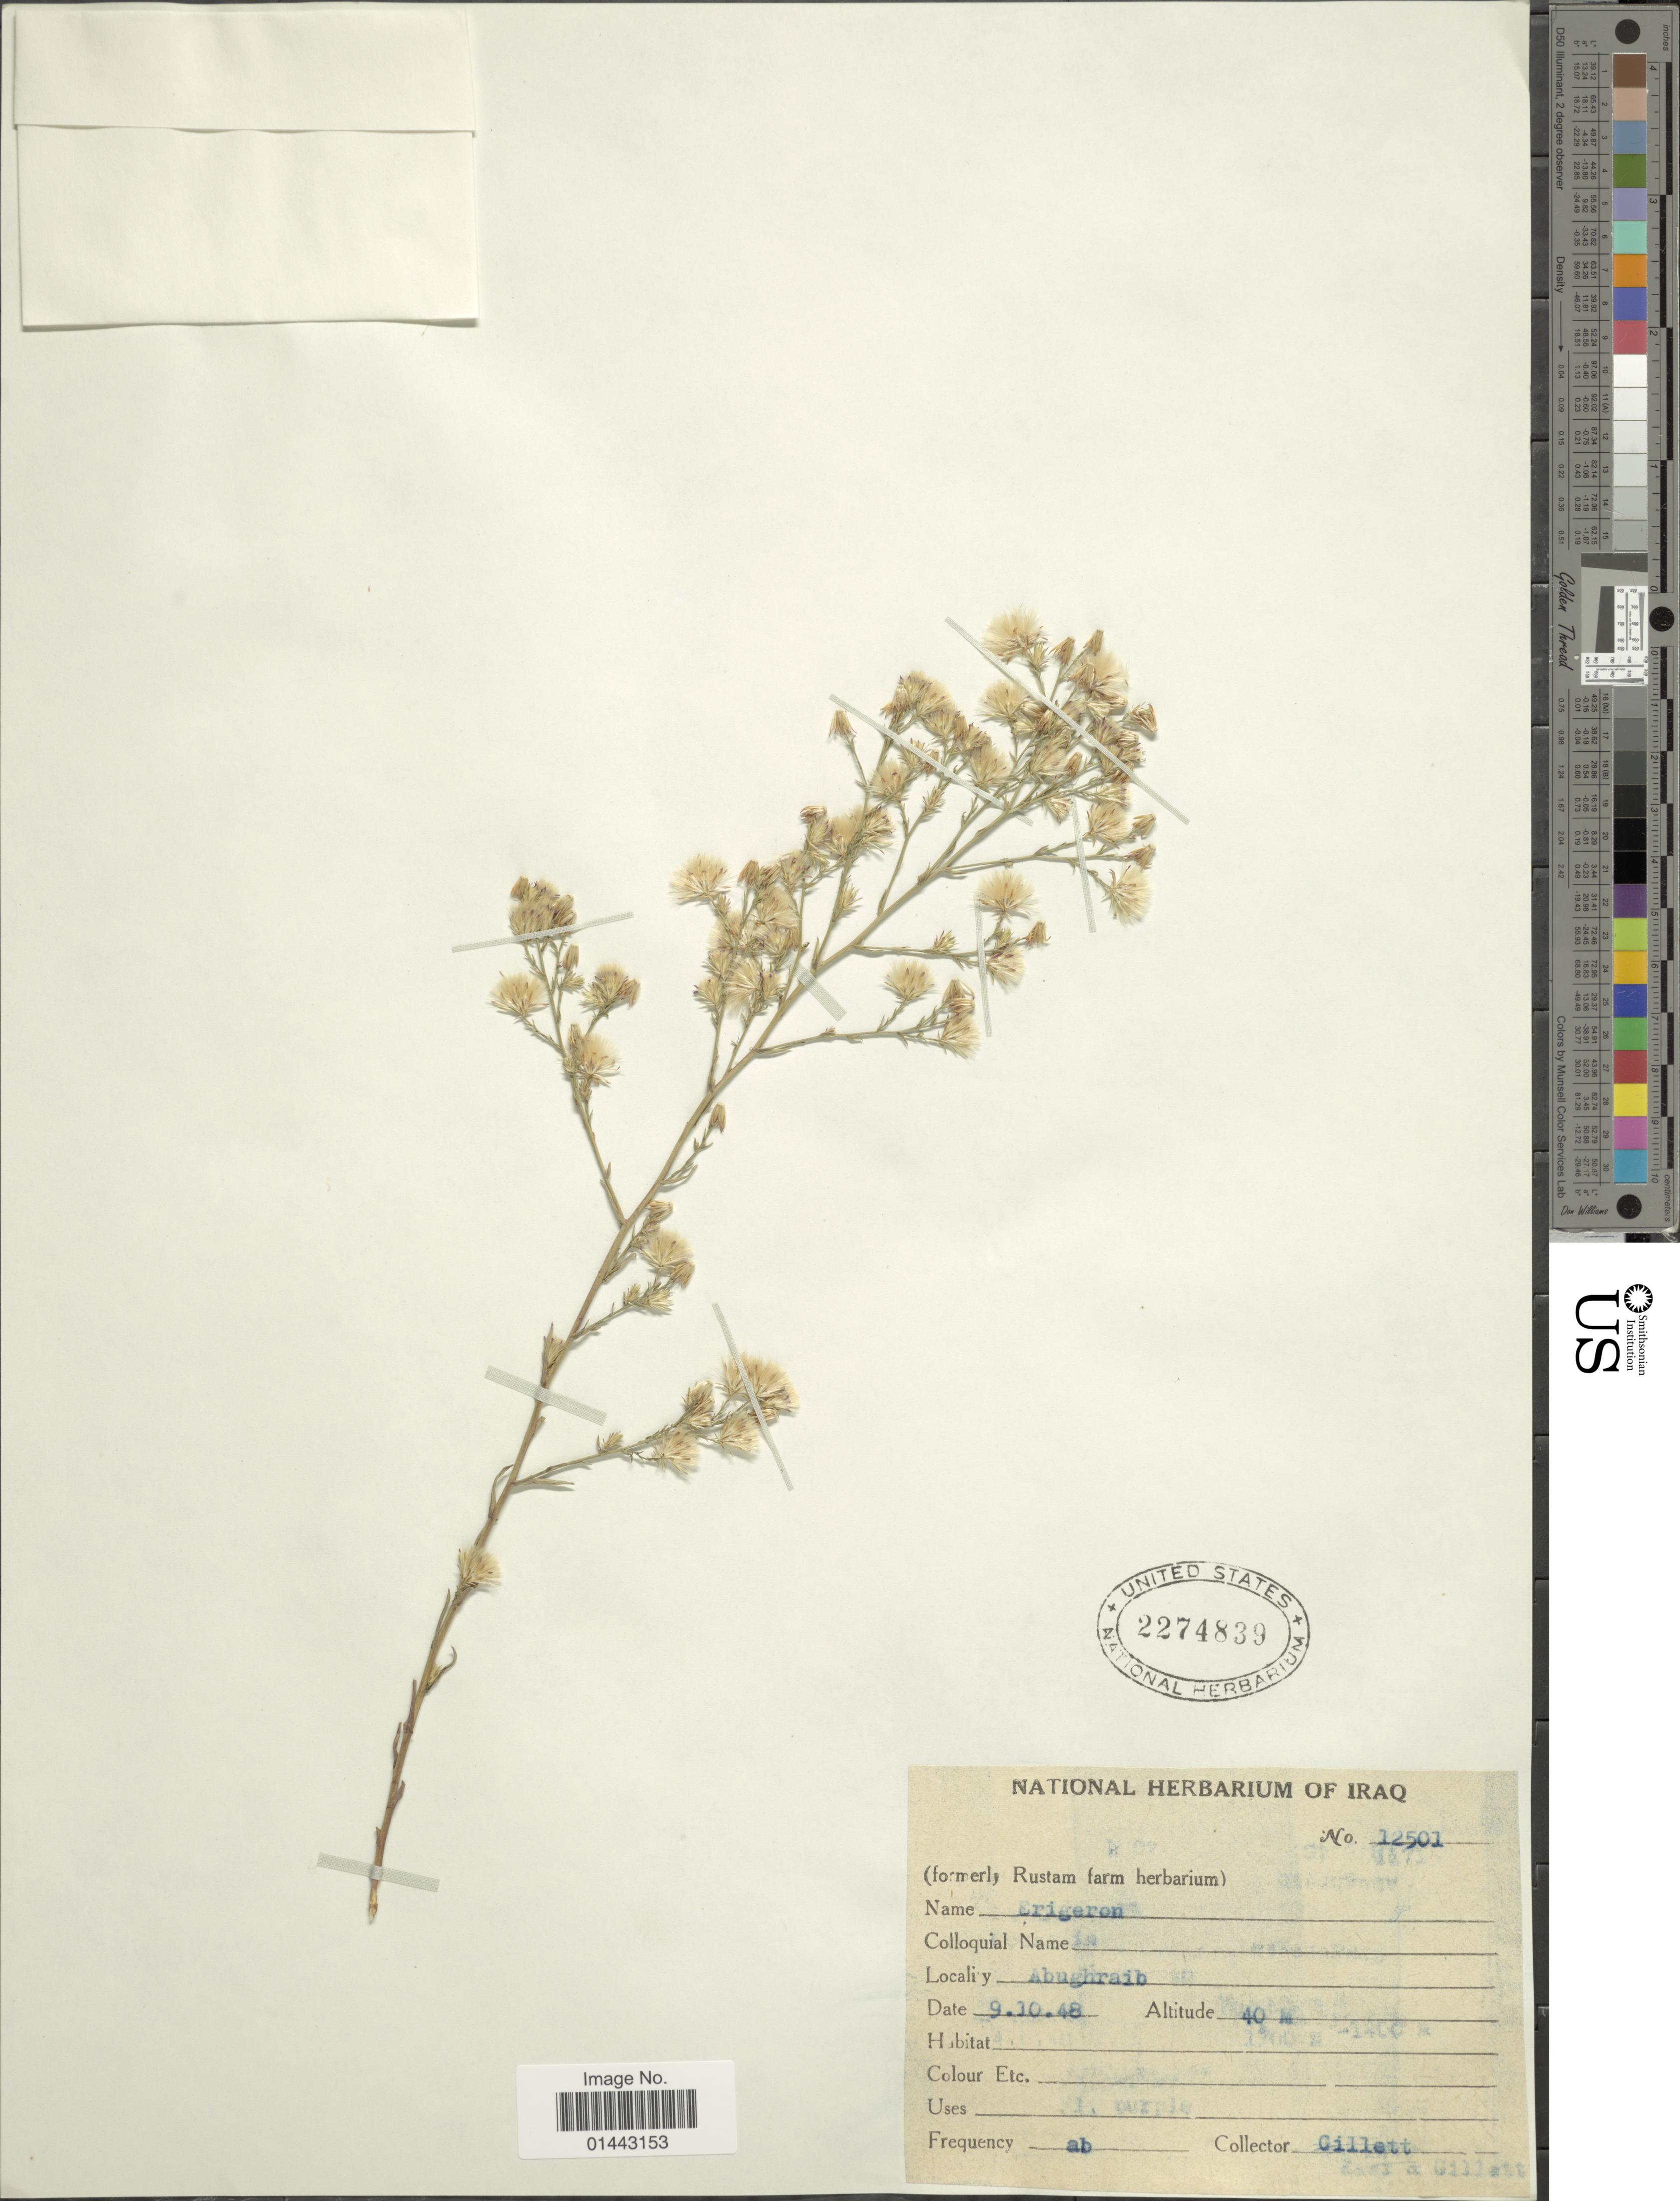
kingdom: Plantae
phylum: Tracheophyta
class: Magnoliopsida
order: Asterales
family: Asteraceae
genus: Erigeron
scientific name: Erigeron sp.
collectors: Gillett, --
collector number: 12501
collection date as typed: Transcribed d/m/y: 9/10/48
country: Iraq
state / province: Baghdad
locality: Abughraib.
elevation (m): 40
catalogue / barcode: US 2274839